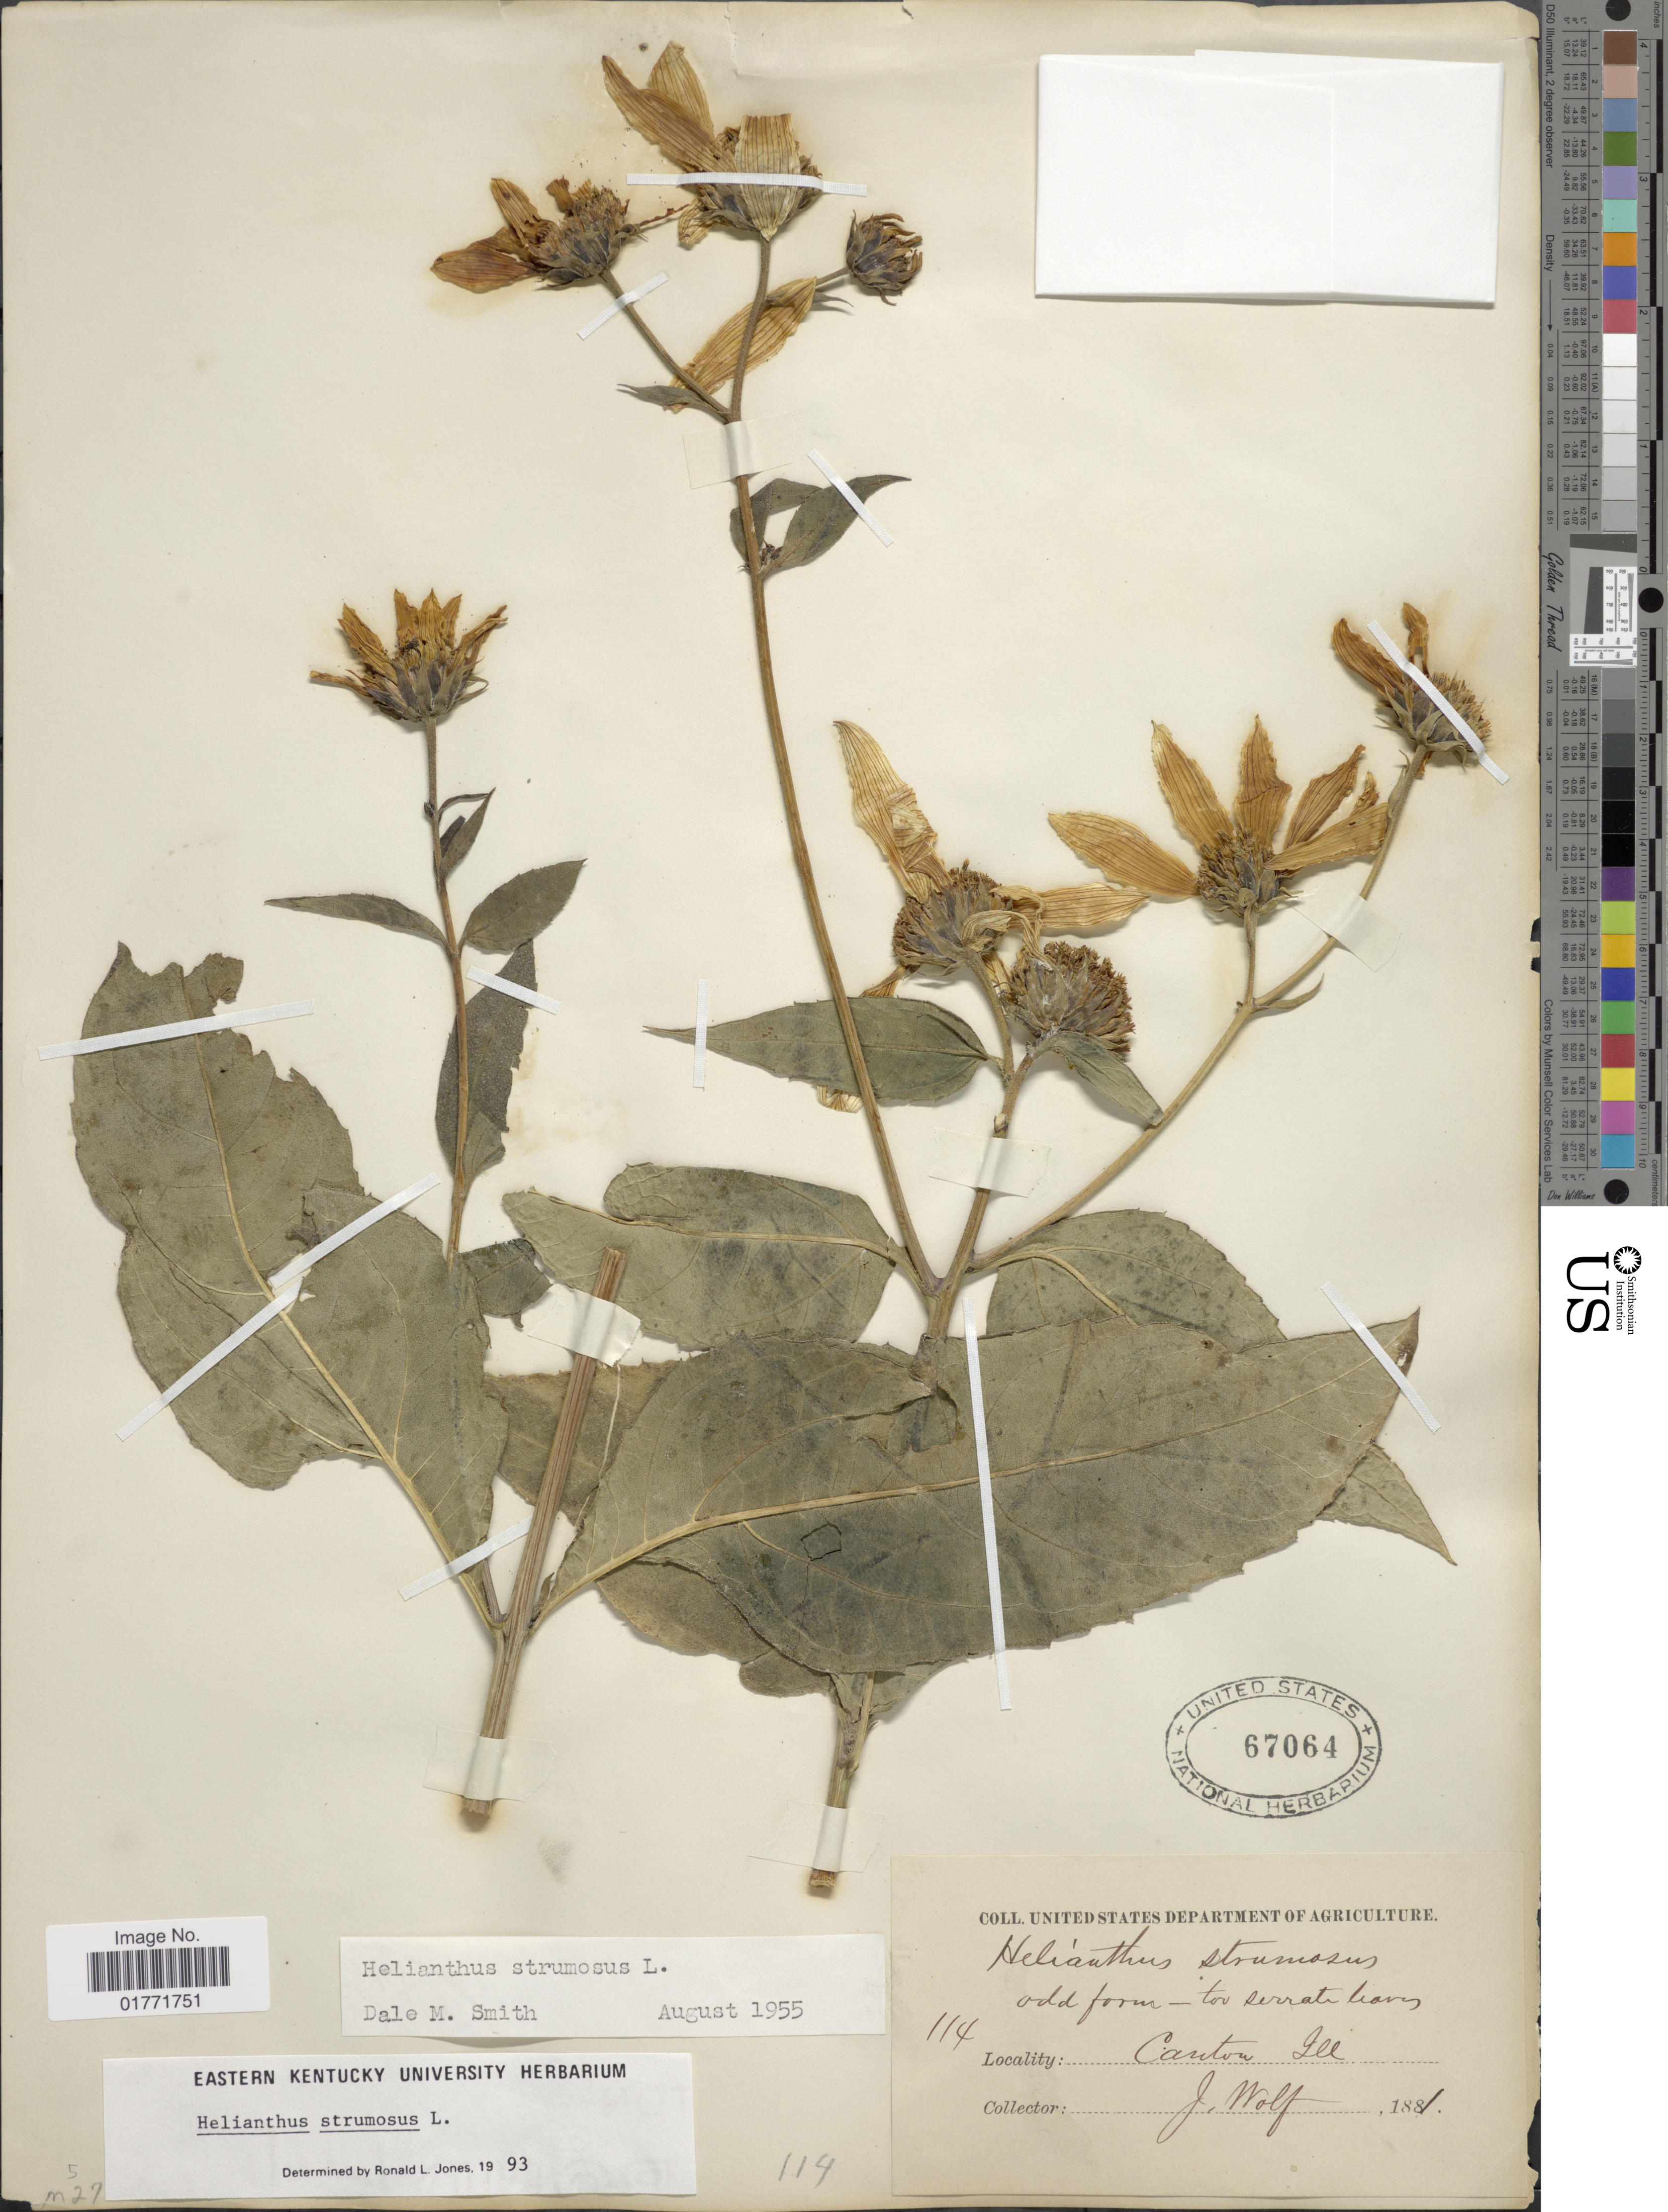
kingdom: Plantae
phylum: Tracheophyta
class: Magnoliopsida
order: Asterales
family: Asteraceae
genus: Helianthus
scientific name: Helianthus strumosus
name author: L.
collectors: J. Wolf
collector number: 114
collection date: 1881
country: United States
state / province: Illinois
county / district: Fulton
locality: Canton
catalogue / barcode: US 67064